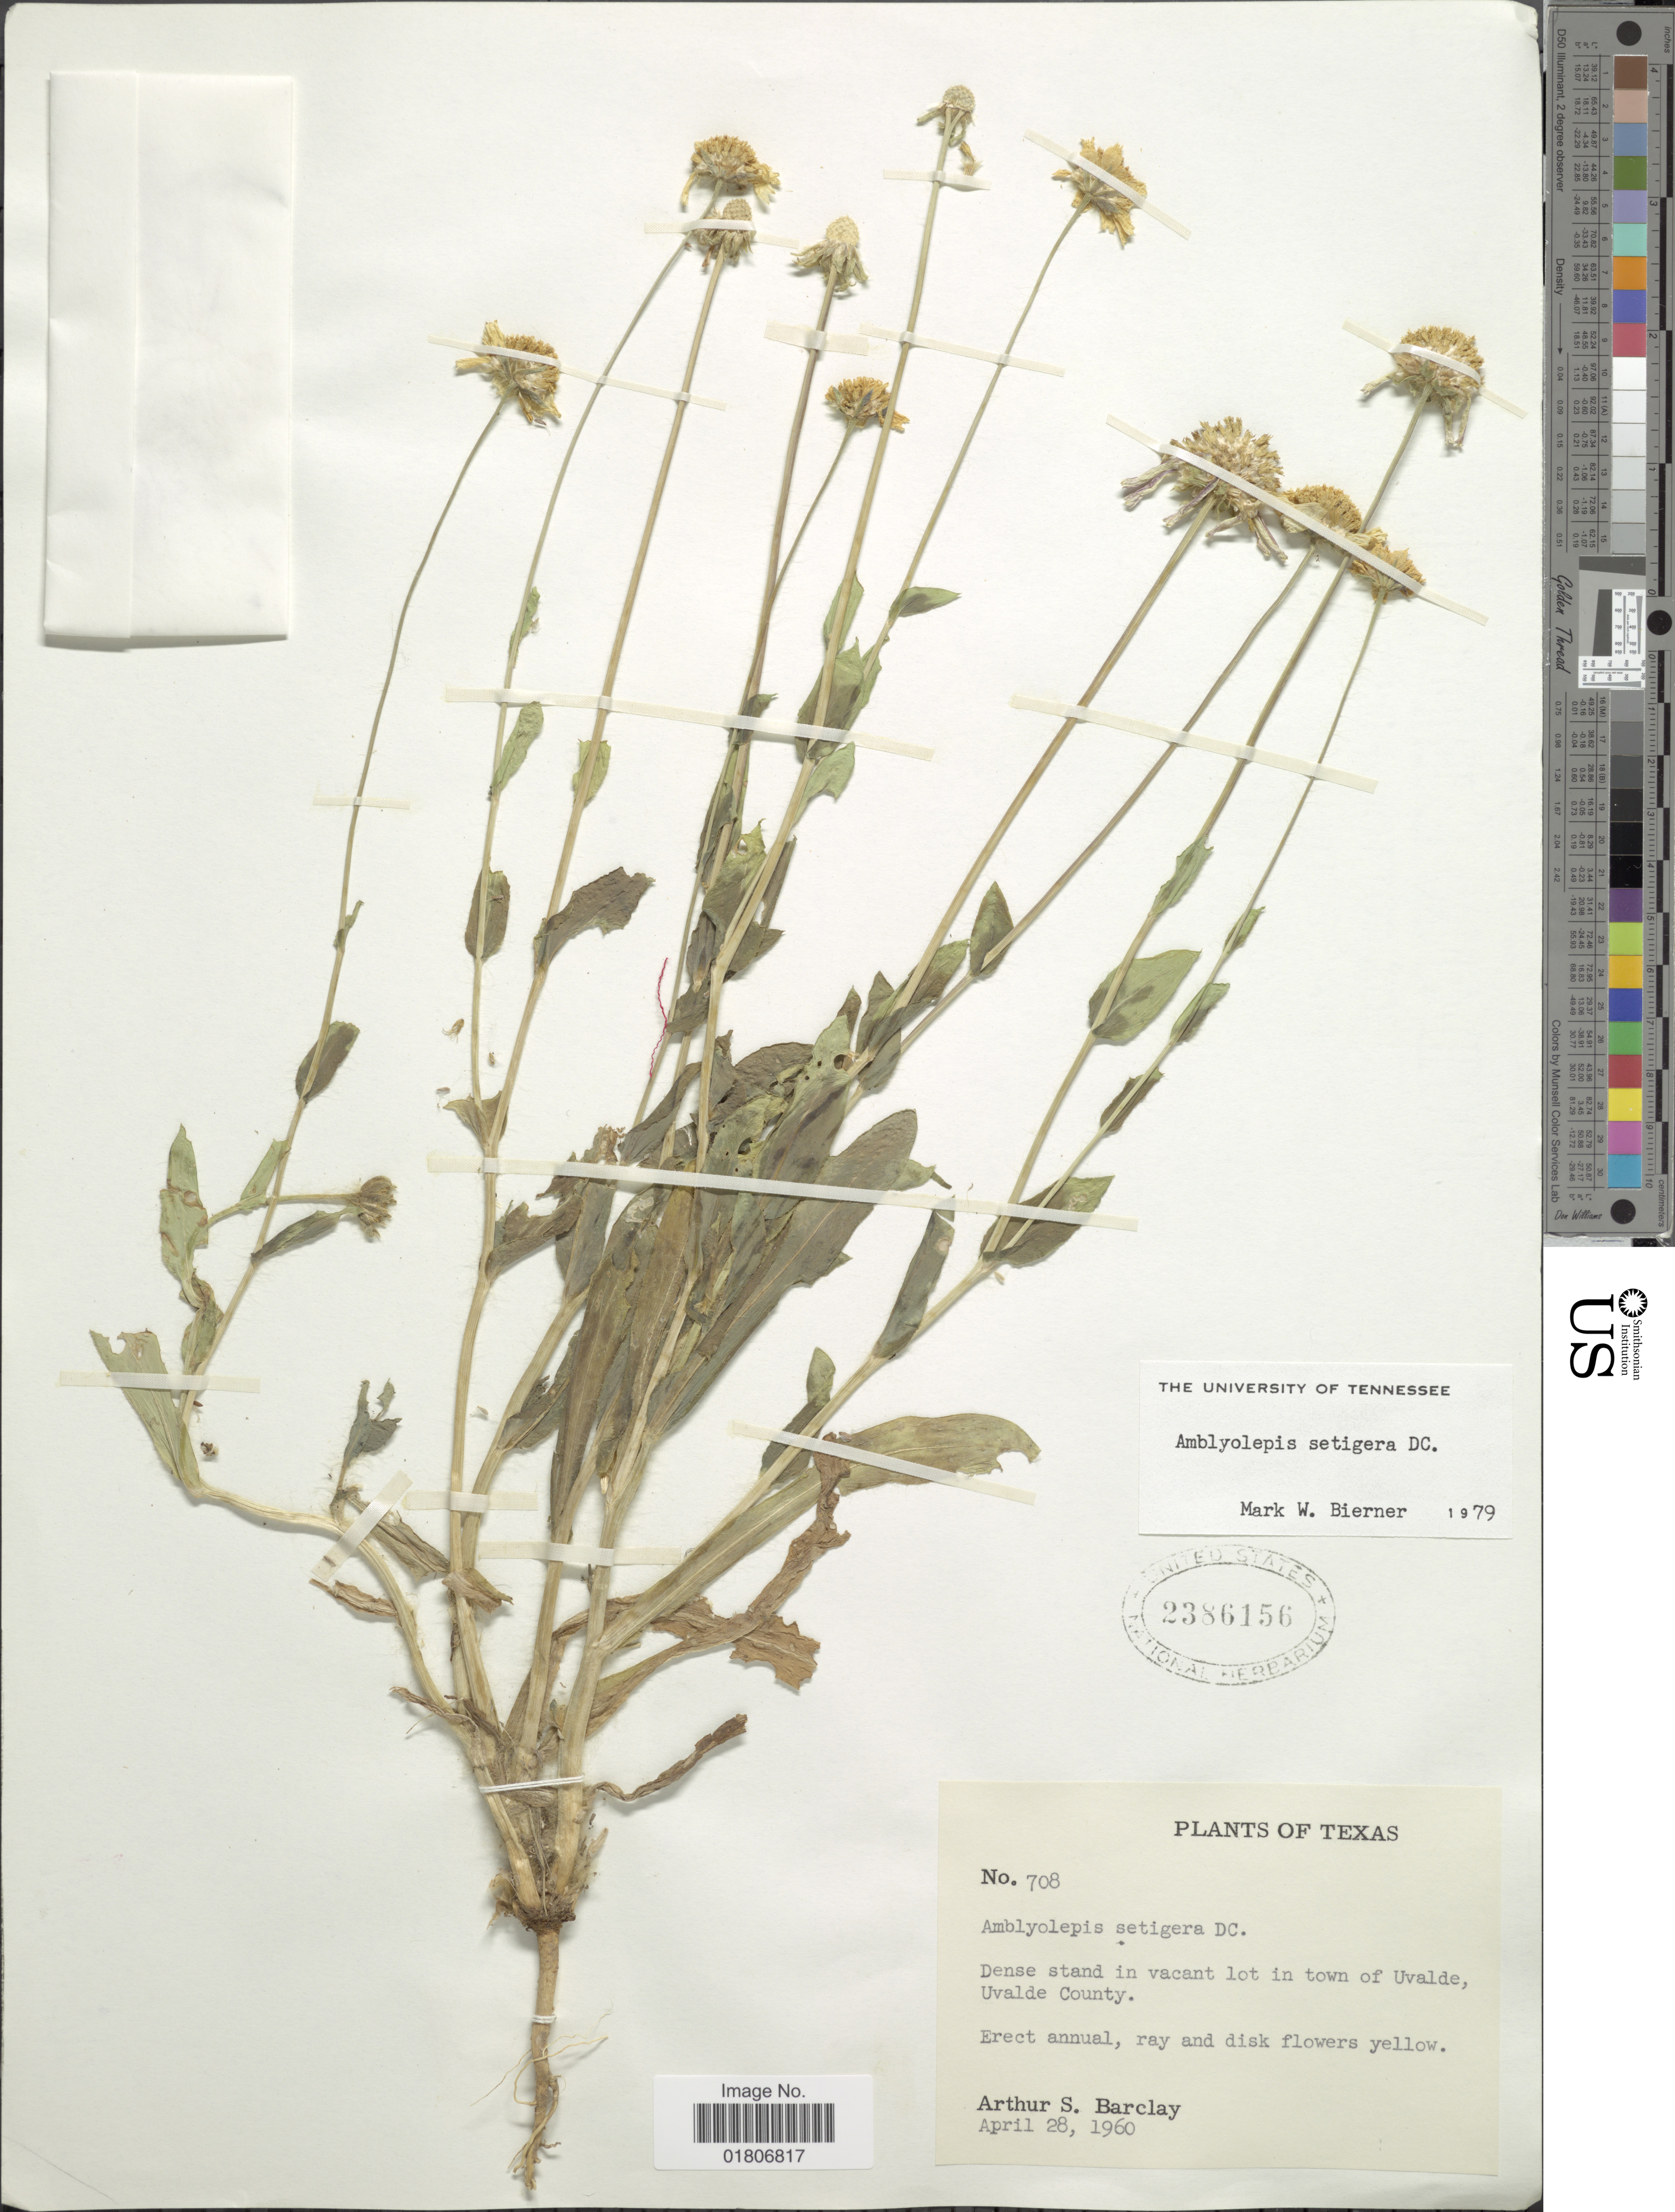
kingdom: Plantae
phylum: Tracheophyta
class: Magnoliopsida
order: Asterales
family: Asteraceae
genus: Amblyolepis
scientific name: Amblyolepis setigera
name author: DC.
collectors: A. S. Barclay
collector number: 708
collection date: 1960-04-28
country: United States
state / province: Texas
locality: Dense stand in vacant lot in town of Uvalde, Uvalde County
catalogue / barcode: US 2386156